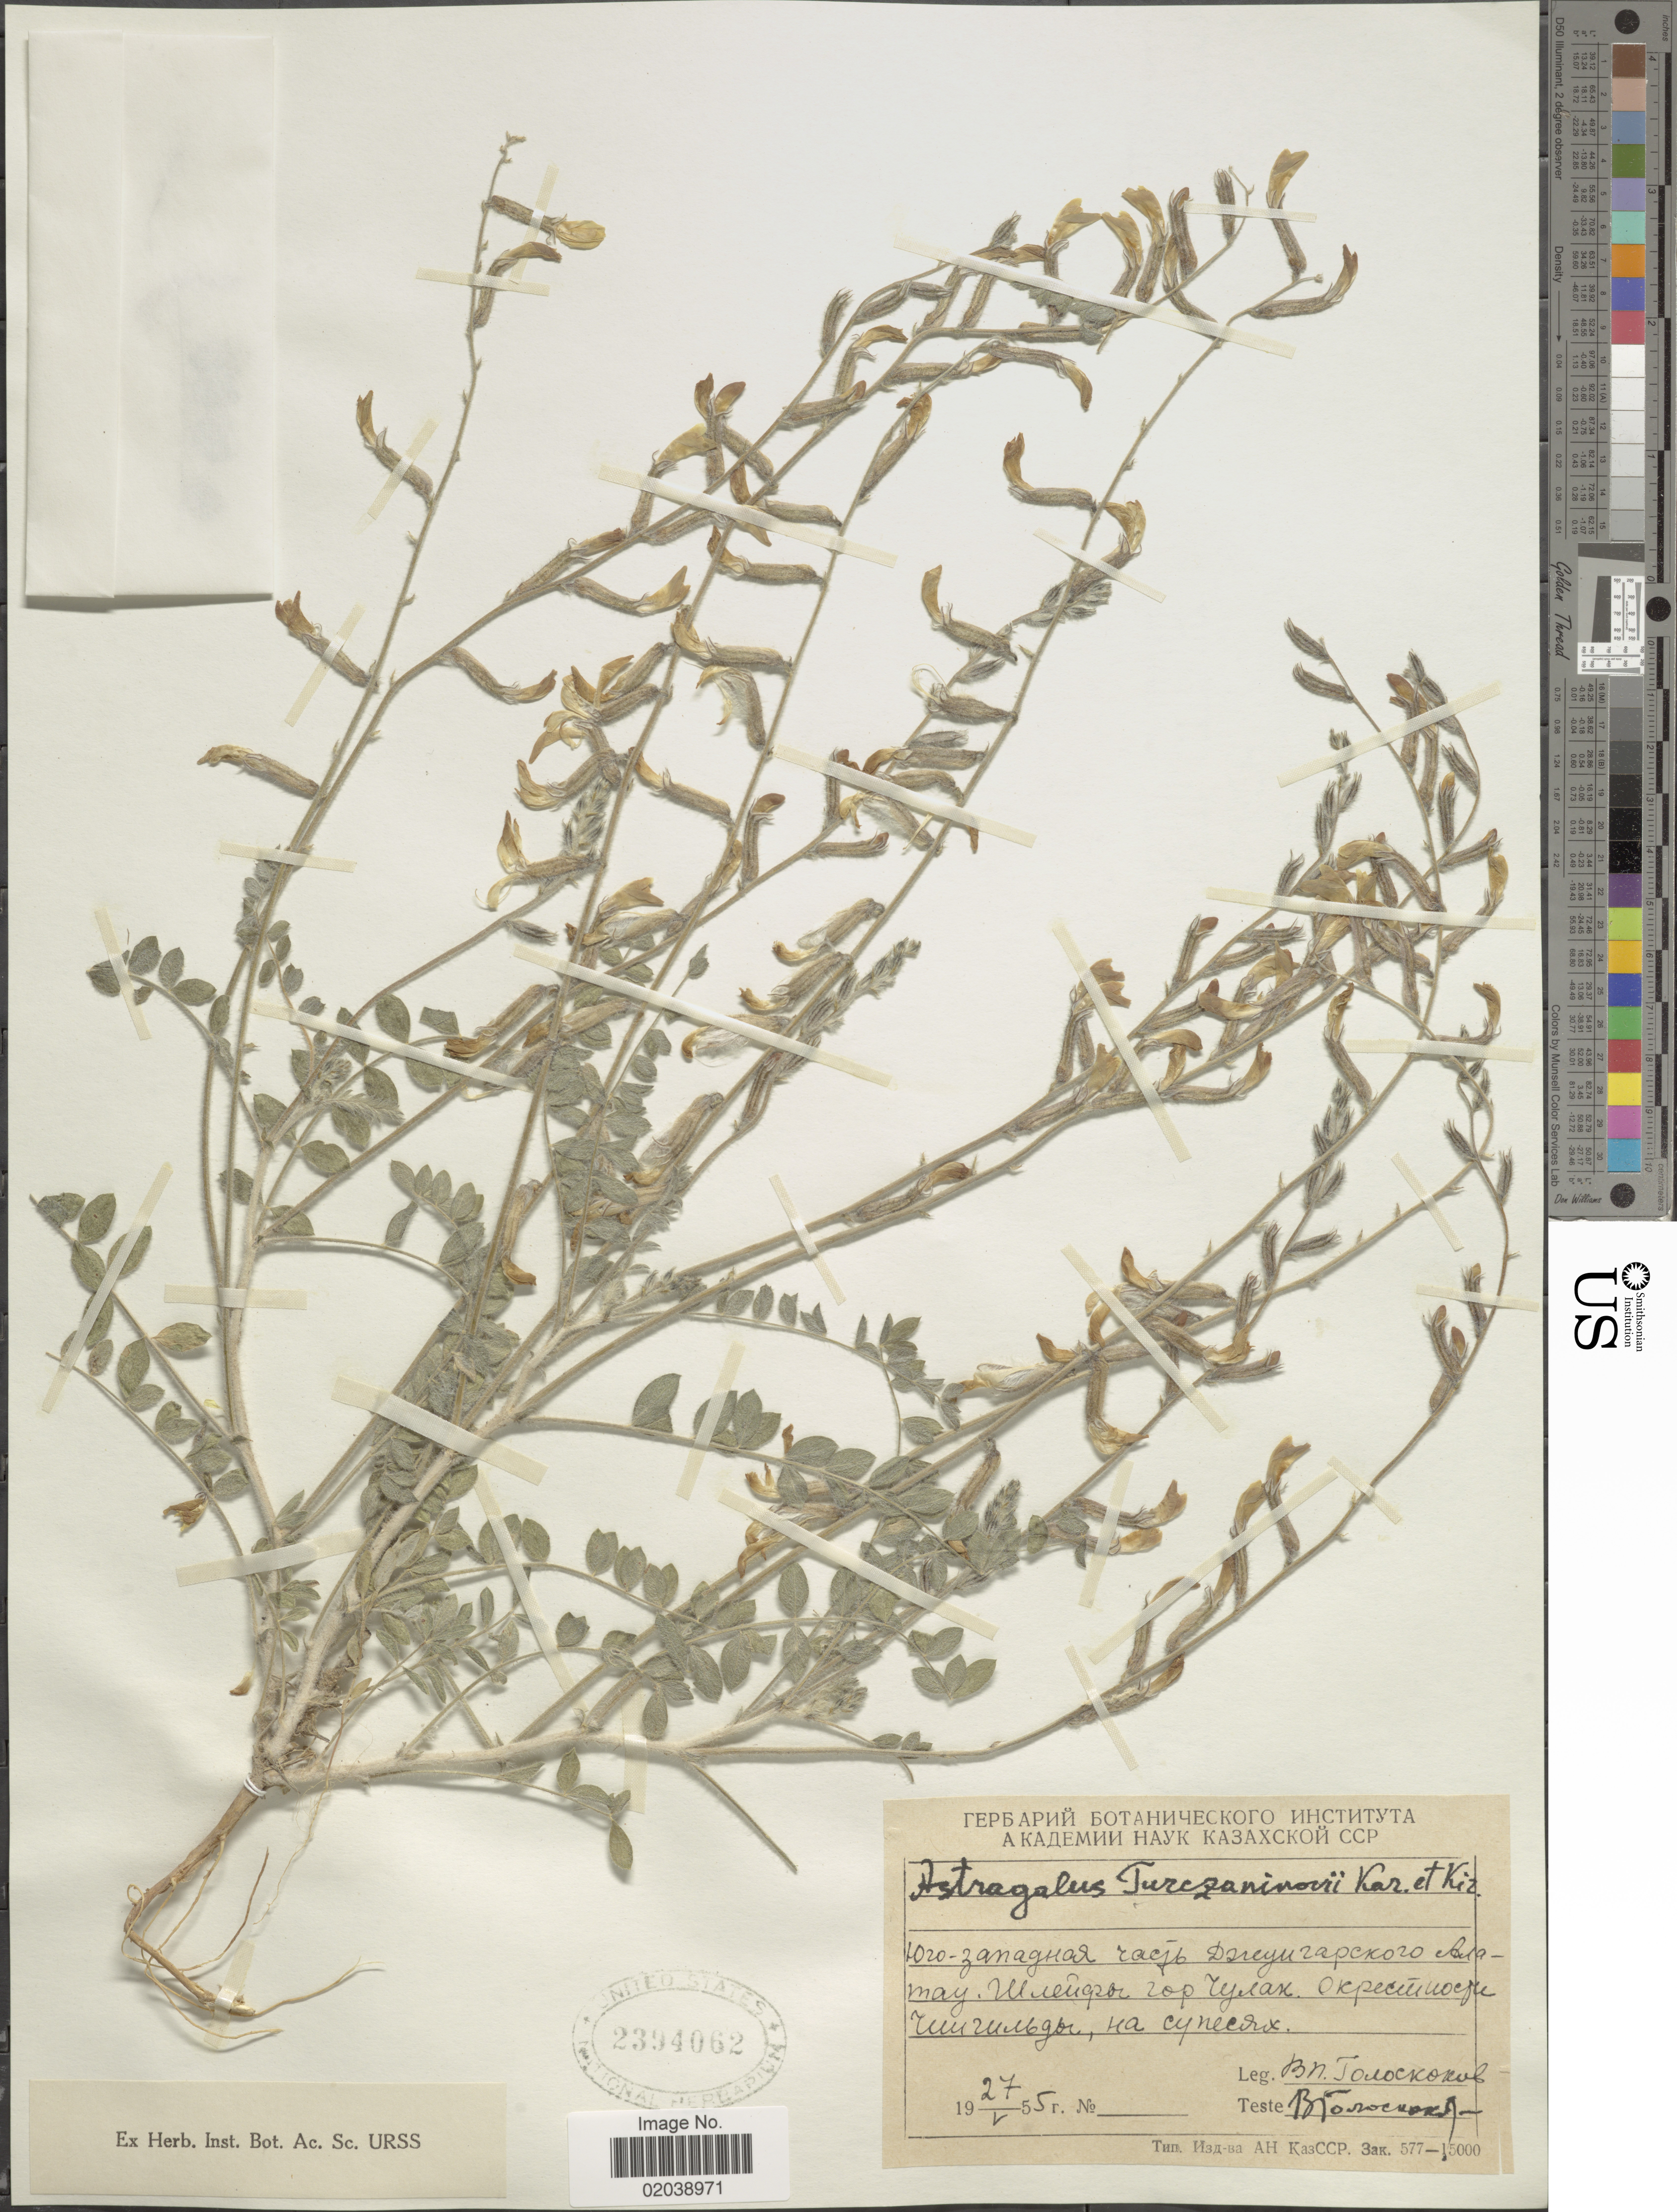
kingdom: Plantae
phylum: Tracheophyta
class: Magnoliopsida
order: Fabales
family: Fabaceae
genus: Astragalus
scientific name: Astragalus turczaninovii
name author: Kar. & Kir.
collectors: V. P. Goloskokov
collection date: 1955-05-27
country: Kazakhstan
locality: Dzungar Alatau, Chulak Mountain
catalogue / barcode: US 2394062